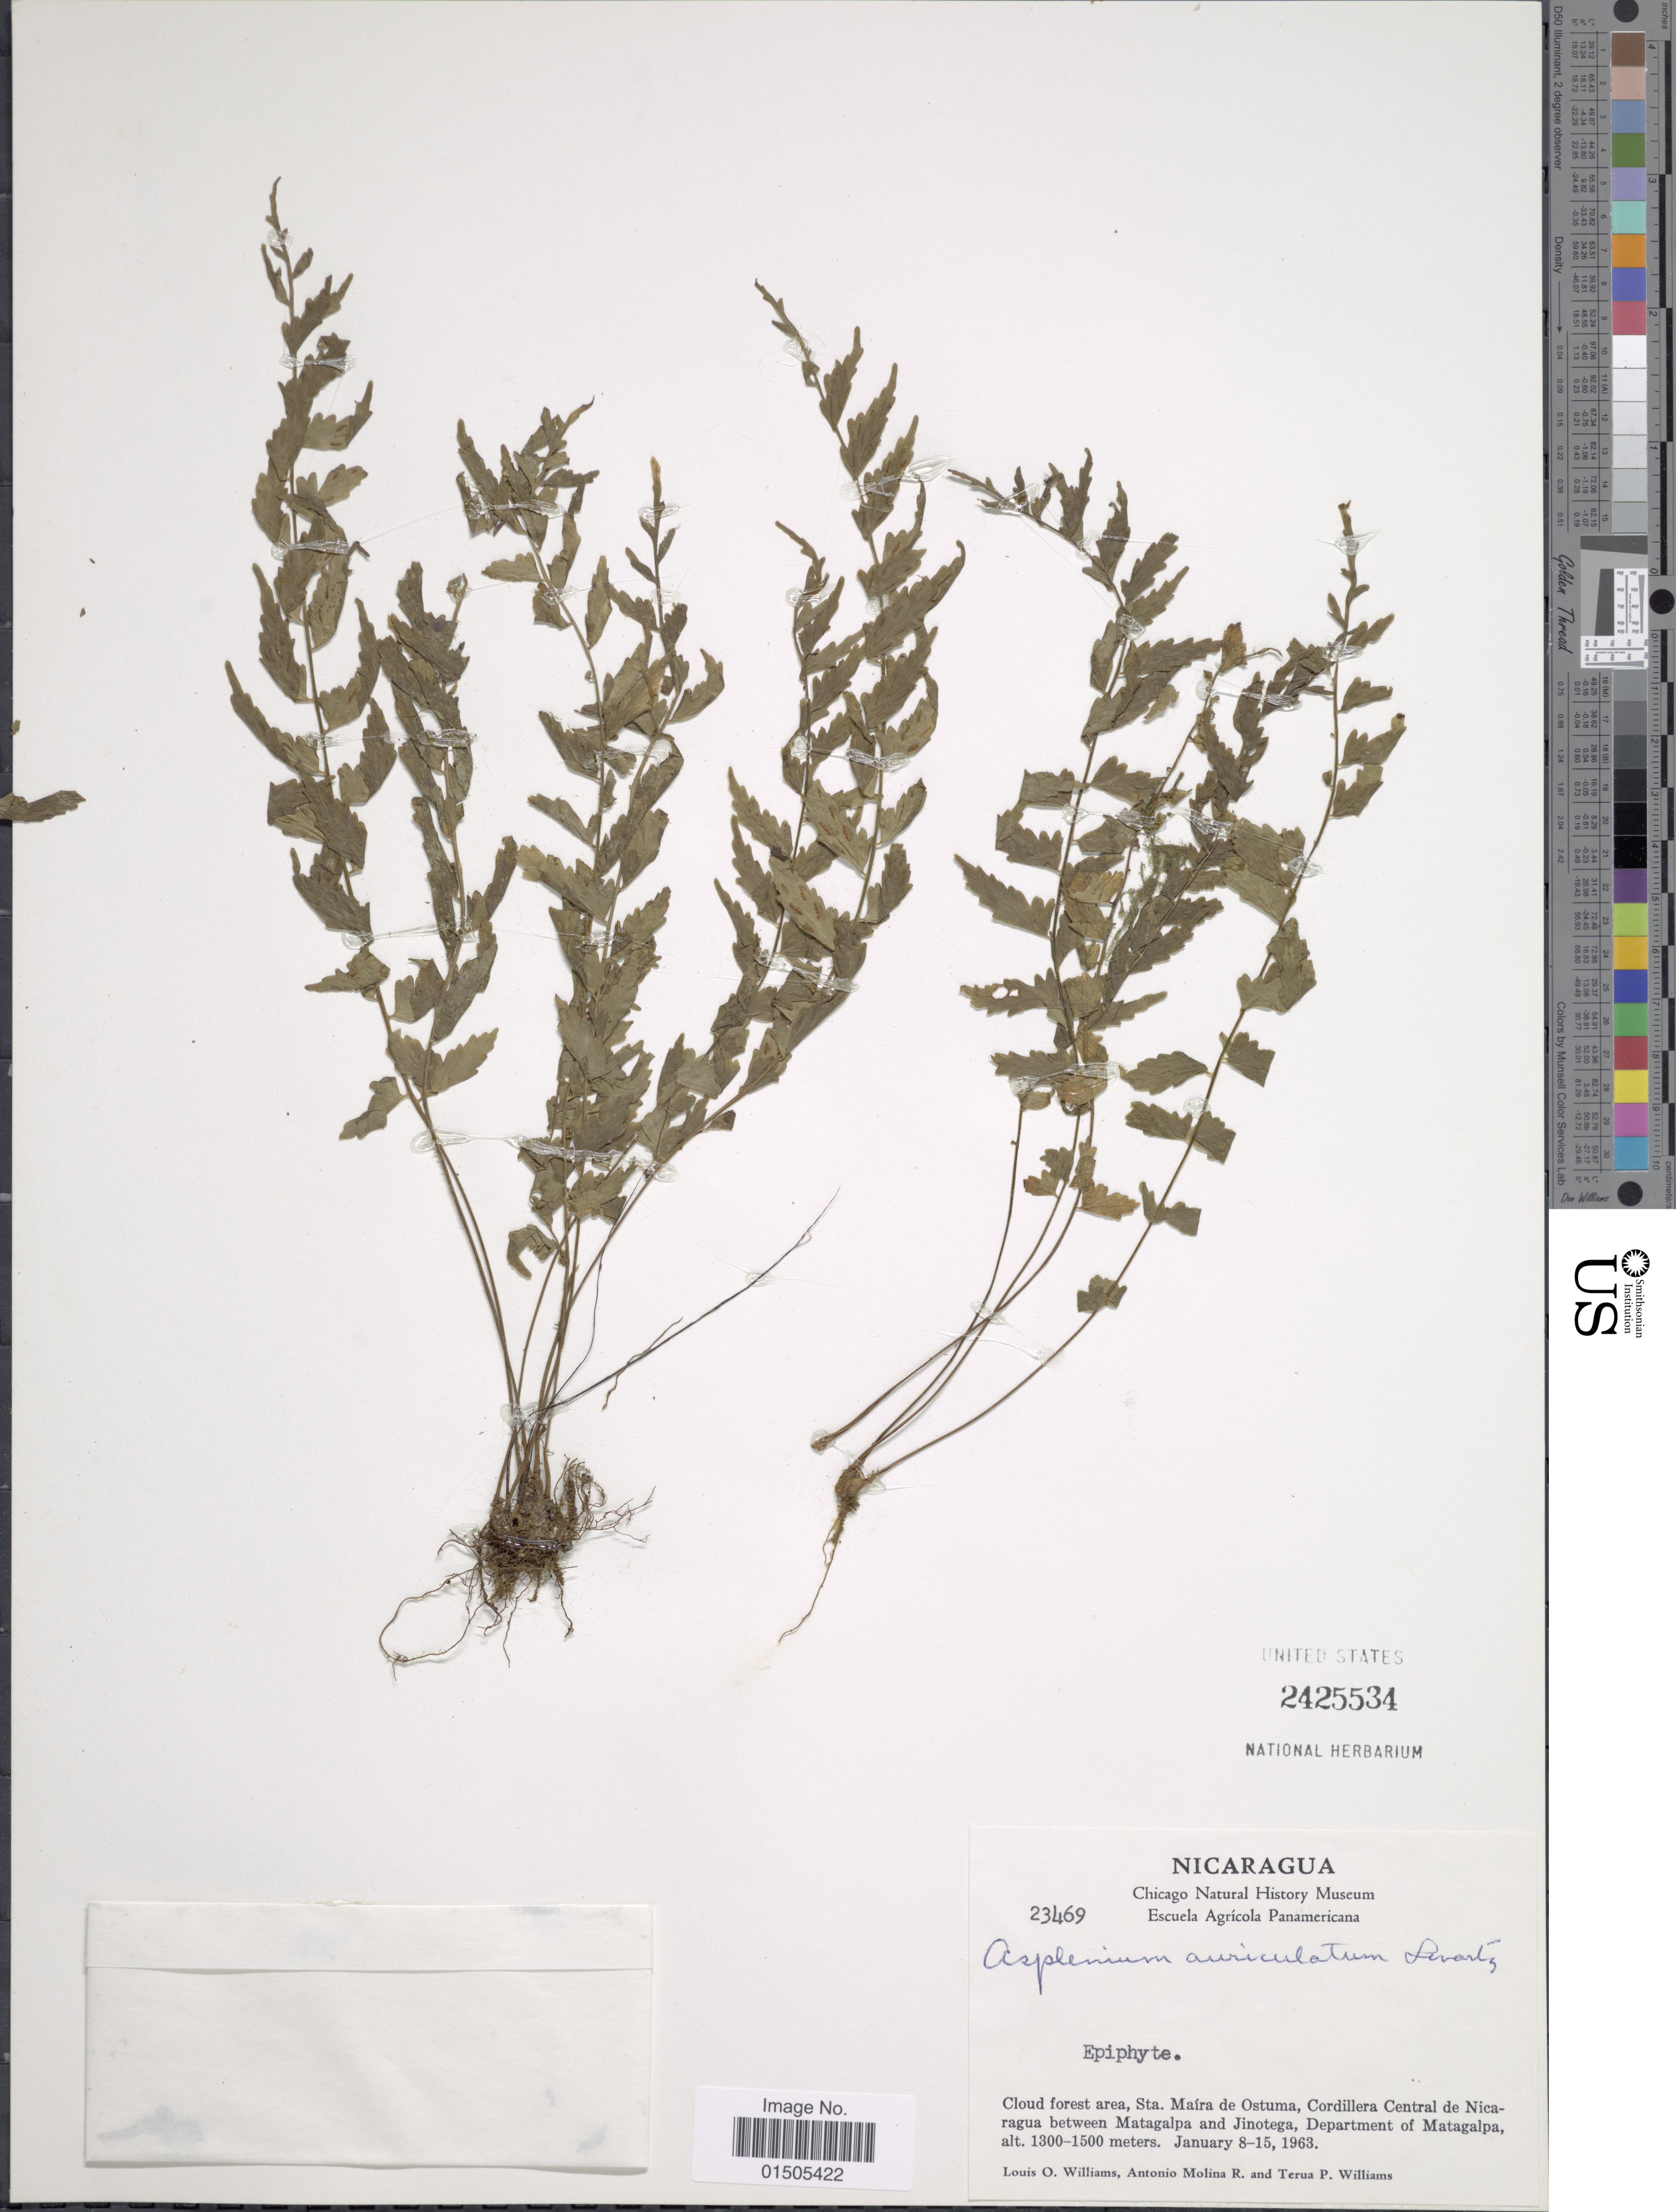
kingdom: Plantae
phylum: Tracheophyta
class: Polypodiopsida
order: Polypodiales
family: Aspleniaceae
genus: Asplenium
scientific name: Asplenium auriculatum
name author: Sw.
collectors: L. O. Williams, A. Molina R. & T. P. Williams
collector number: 23469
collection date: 1963-01-08/1963-01-15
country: Nicaragua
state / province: Matagalpa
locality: Cloud forest area, Sta. María de Ostuma, Cordillera Central de Nicaragua between Matagalpa and Jinotega.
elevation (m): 1300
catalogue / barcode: US 2425534